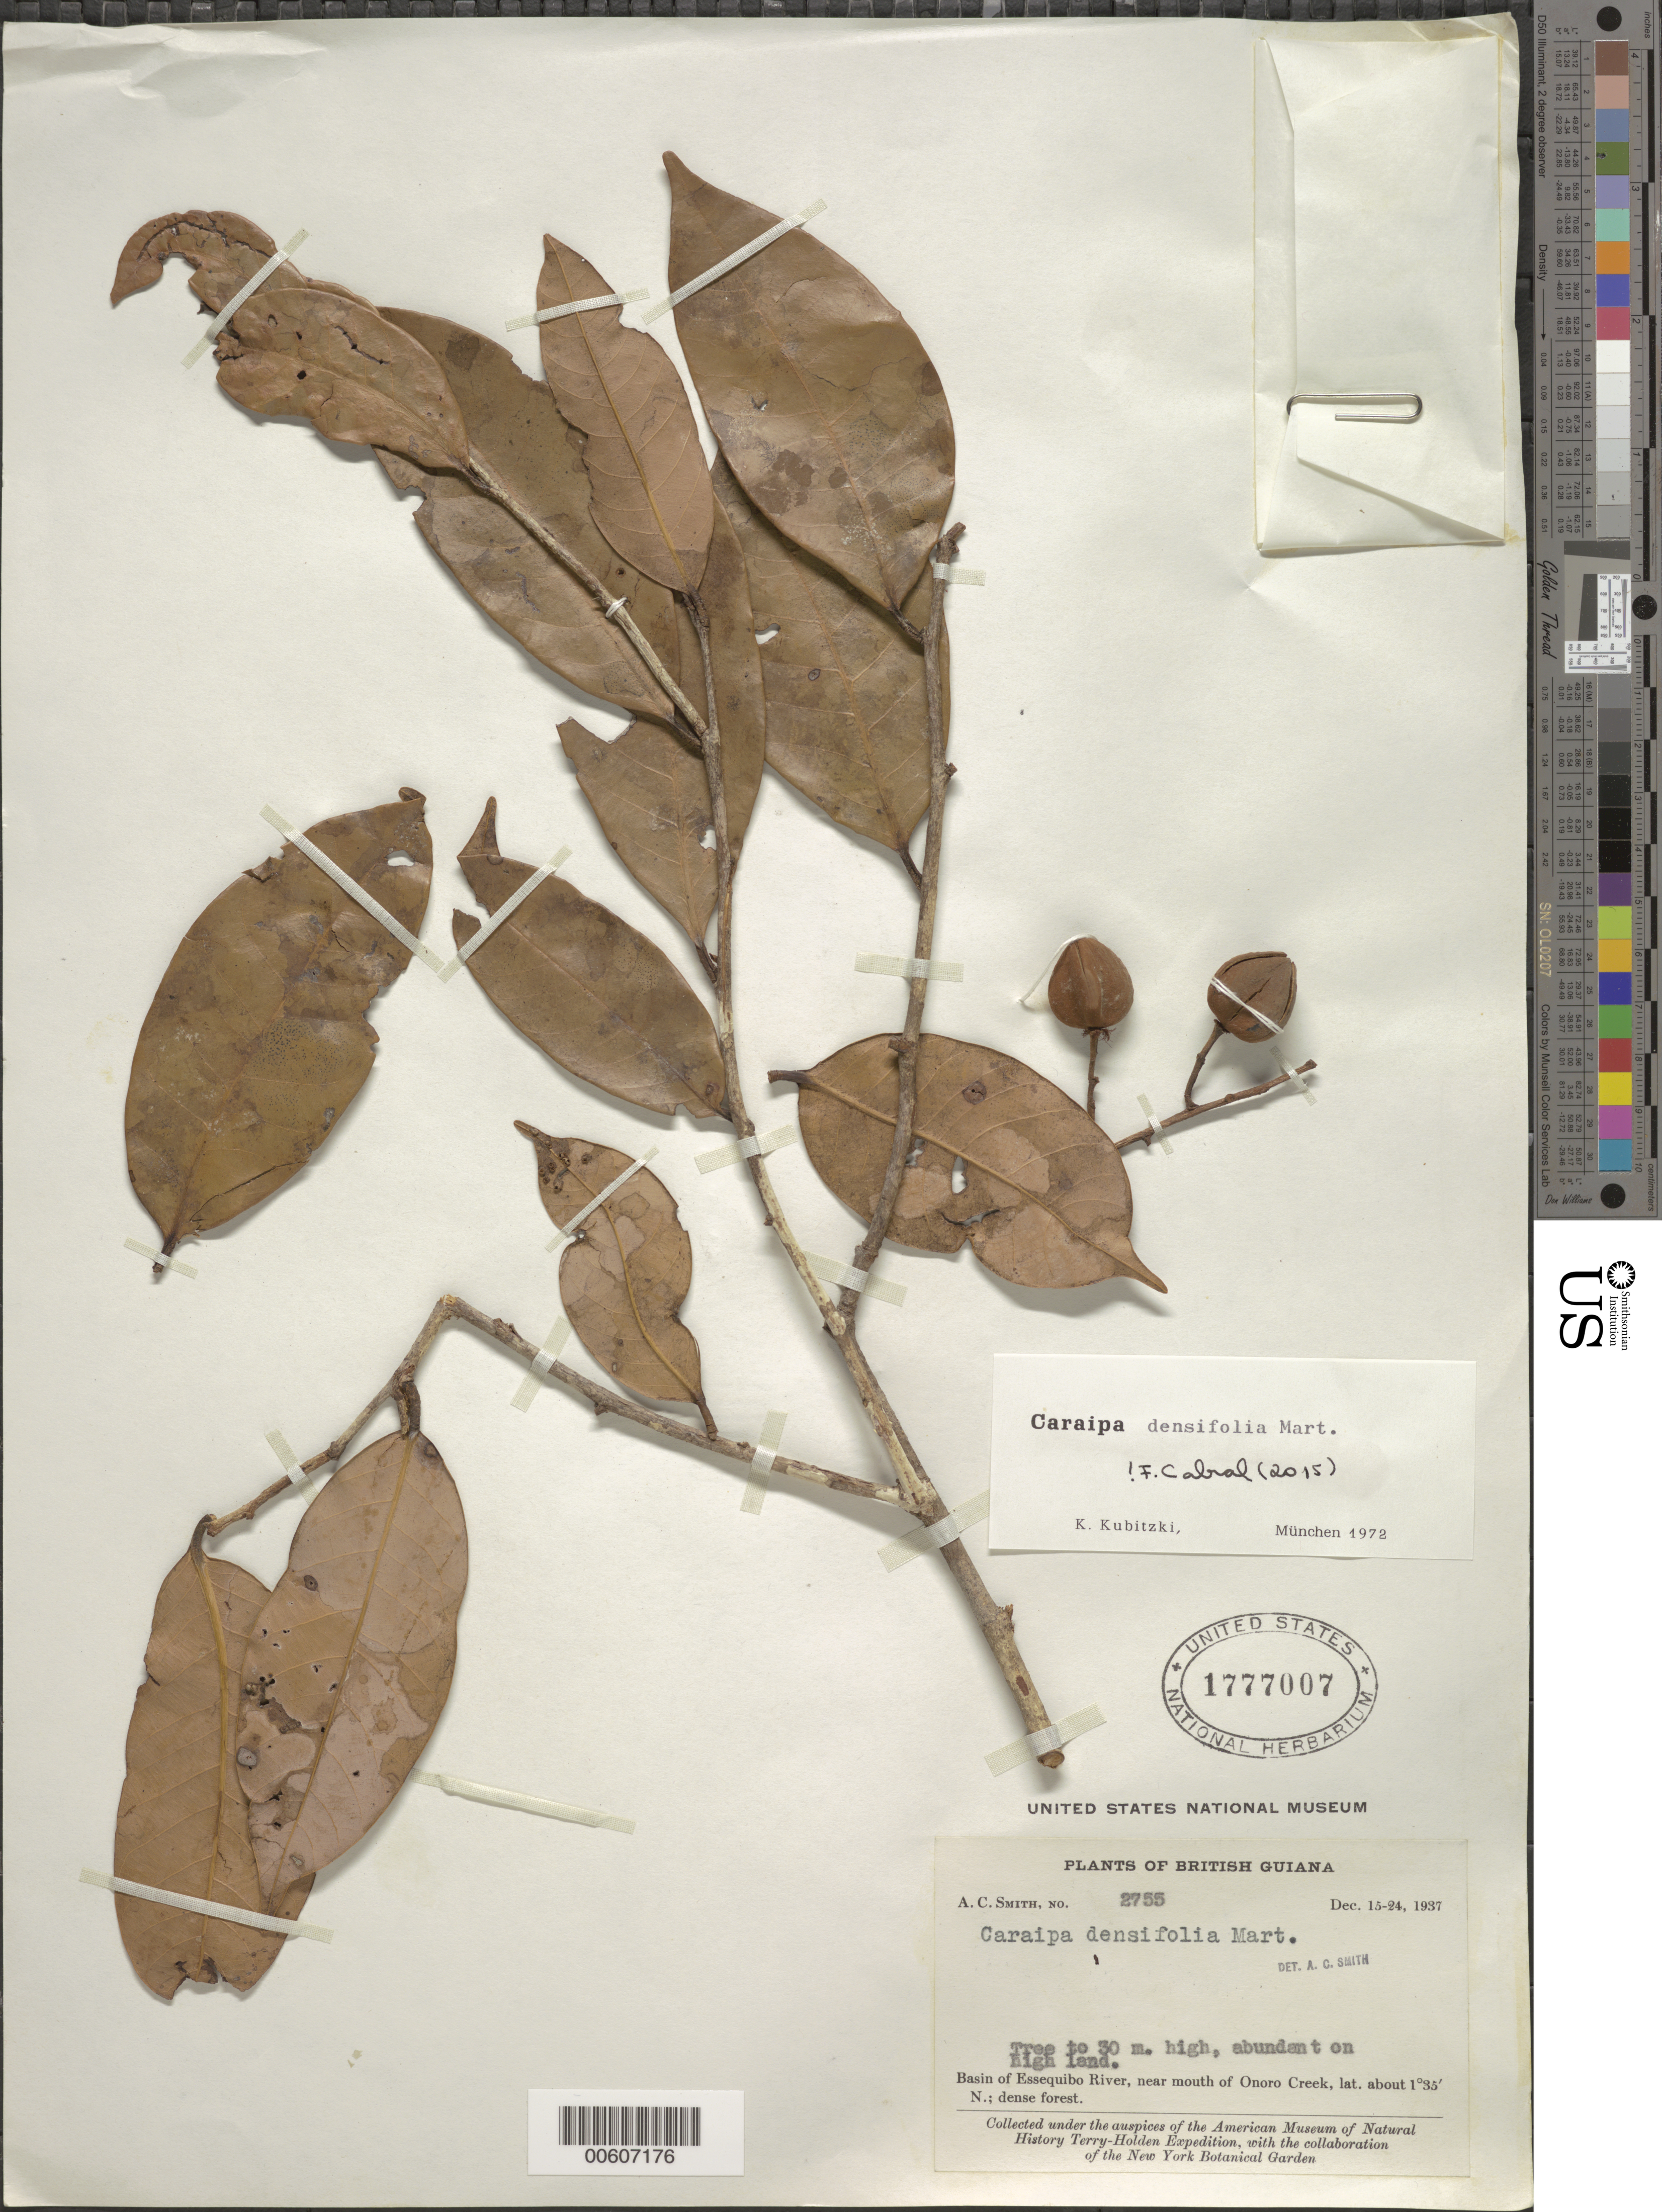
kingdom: Plantae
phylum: Tracheophyta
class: Magnoliopsida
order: Malpighiales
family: Calophyllaceae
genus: Caraipa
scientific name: Caraipa densifolia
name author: Mart.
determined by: Kubitzki, Klaus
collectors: A. C. Smith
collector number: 2755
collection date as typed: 15-Dec-37 to 24-Dec-37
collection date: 1937-12-15/1937-12-24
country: Guyana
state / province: U. Takutu-U. Essequibo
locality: Onoro Creek (near mouth), Essequibo River basin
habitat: High land. Dense forest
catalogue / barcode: US 1777007